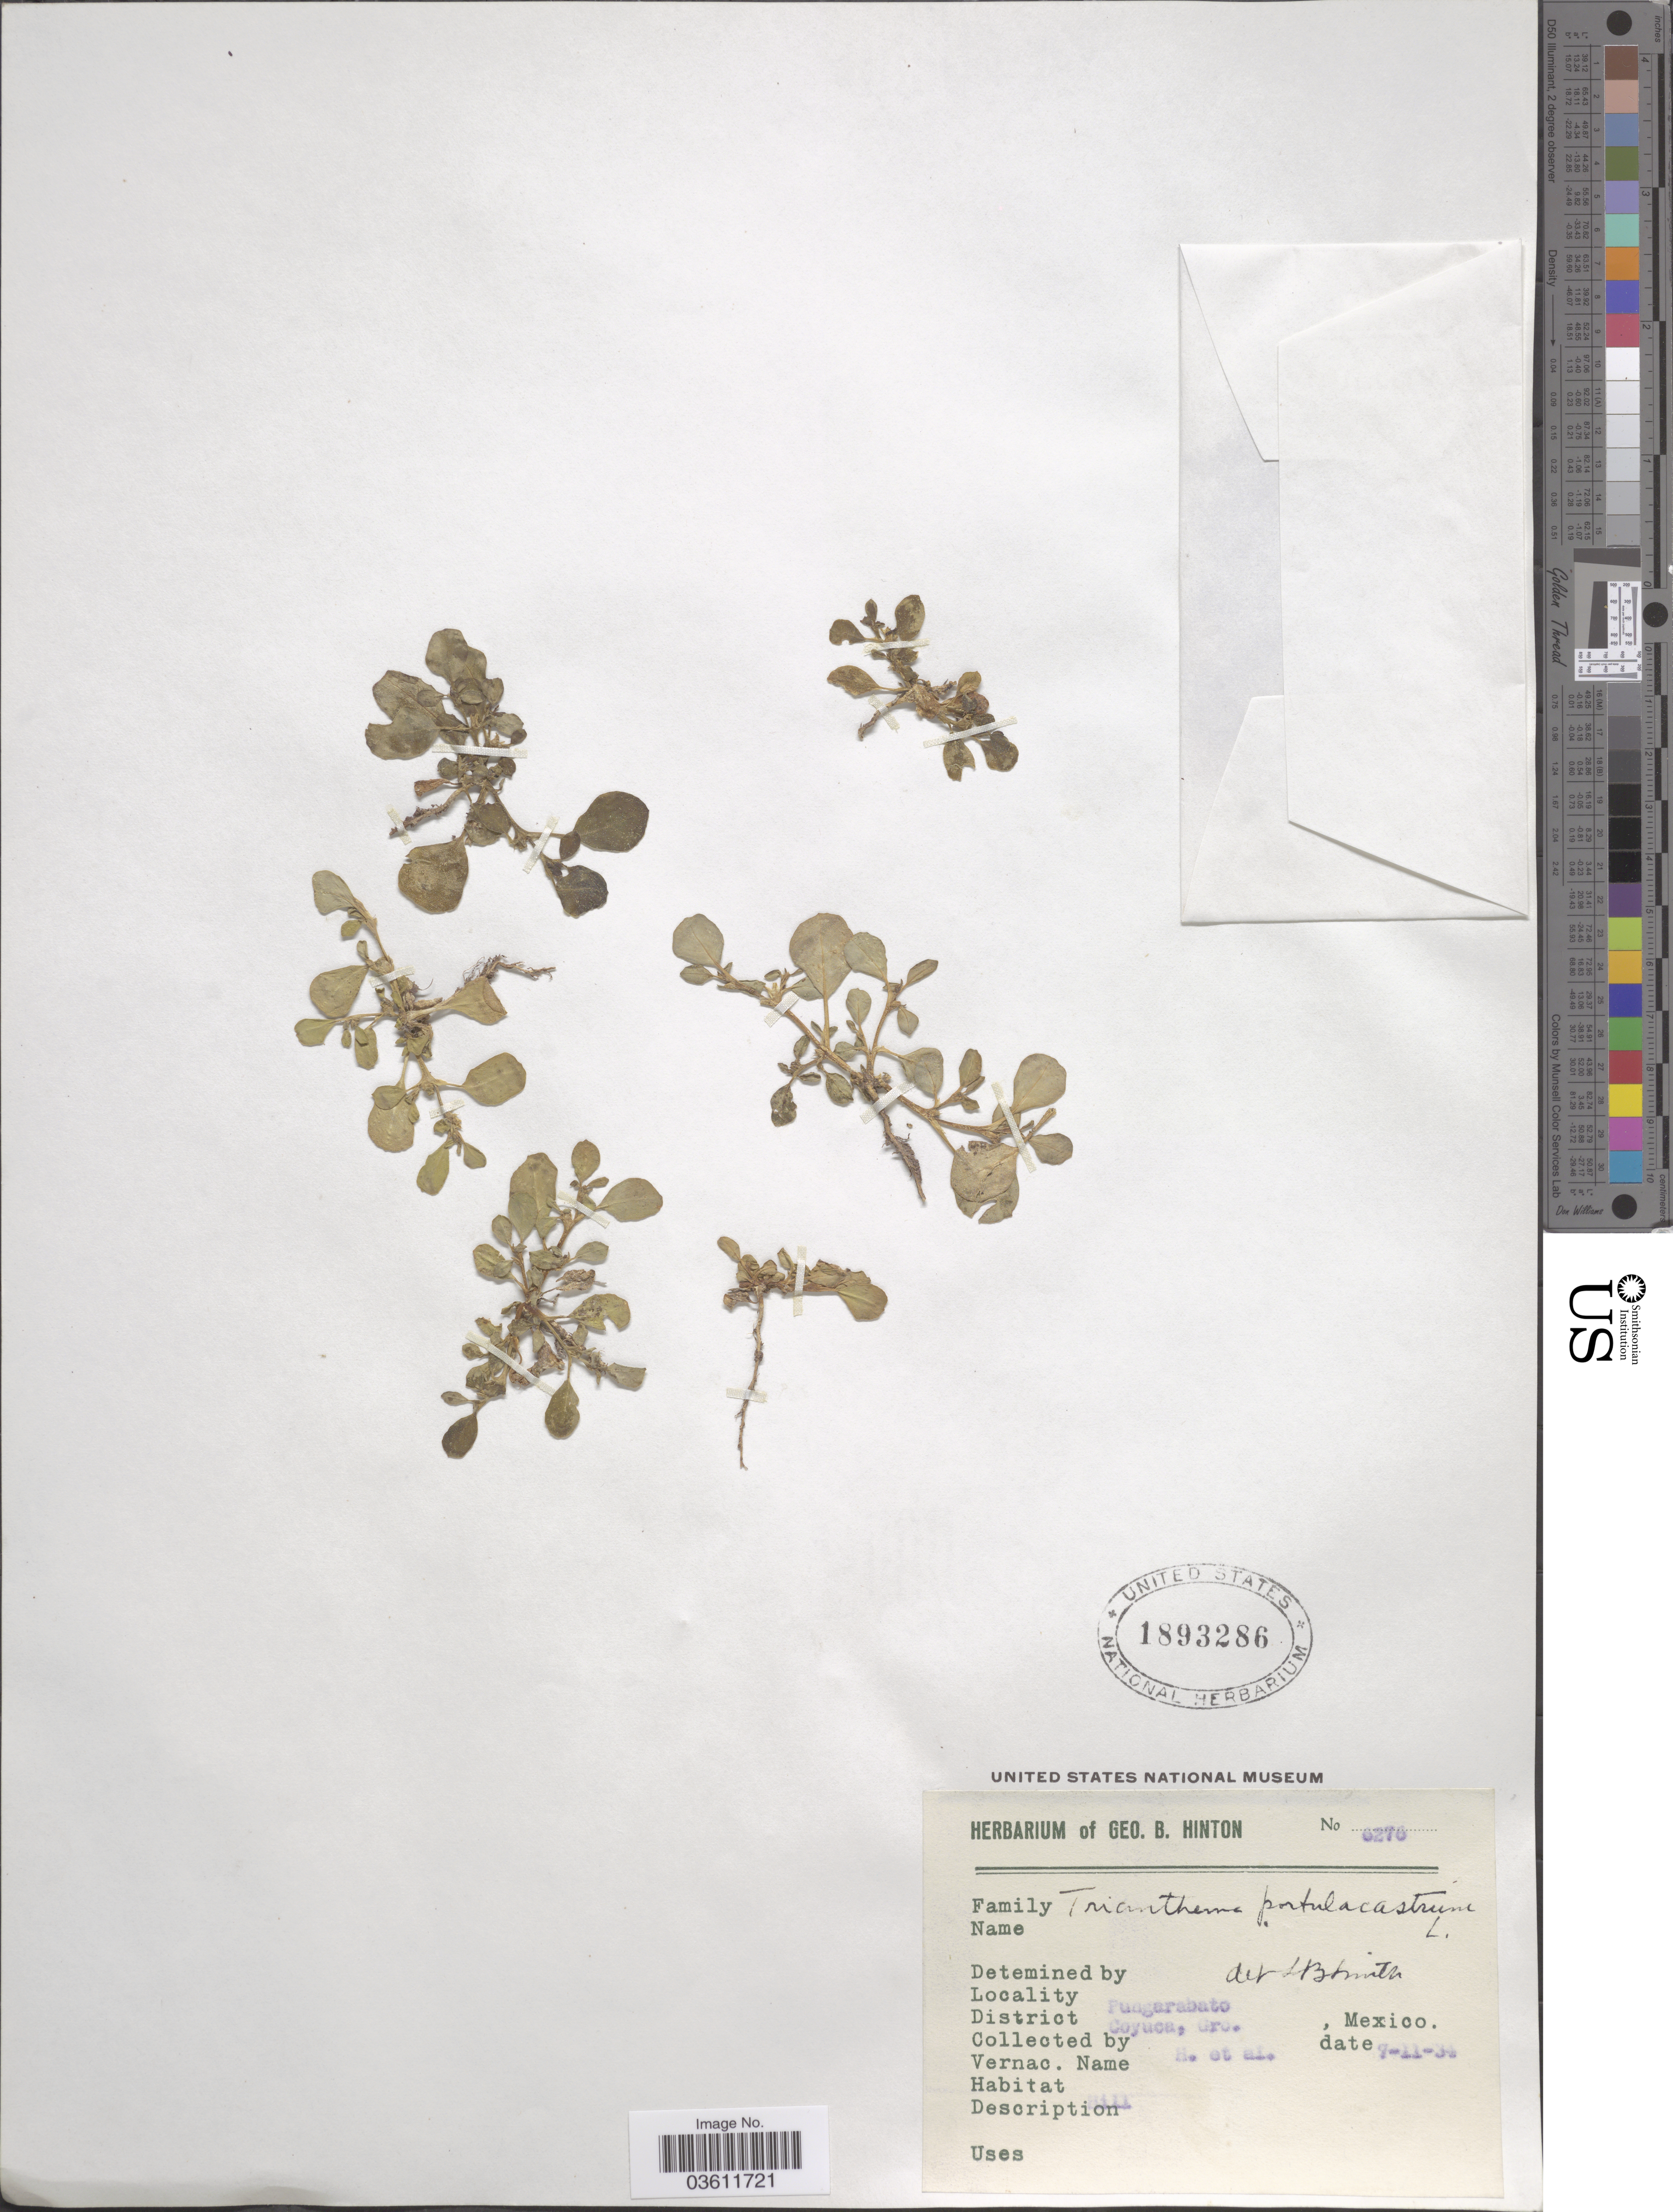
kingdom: Plantae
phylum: Tracheophyta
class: Magnoliopsida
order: Caryophyllales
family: Aizoaceae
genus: Trianthema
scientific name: Trianthema portulacastrum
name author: L.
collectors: G. B. Hinton & et al.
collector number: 6276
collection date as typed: Transcribed d/m/y: 7/11/34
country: Mexico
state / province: Guerrero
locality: Pungarabato. District Coyuca.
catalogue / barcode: US 1893286